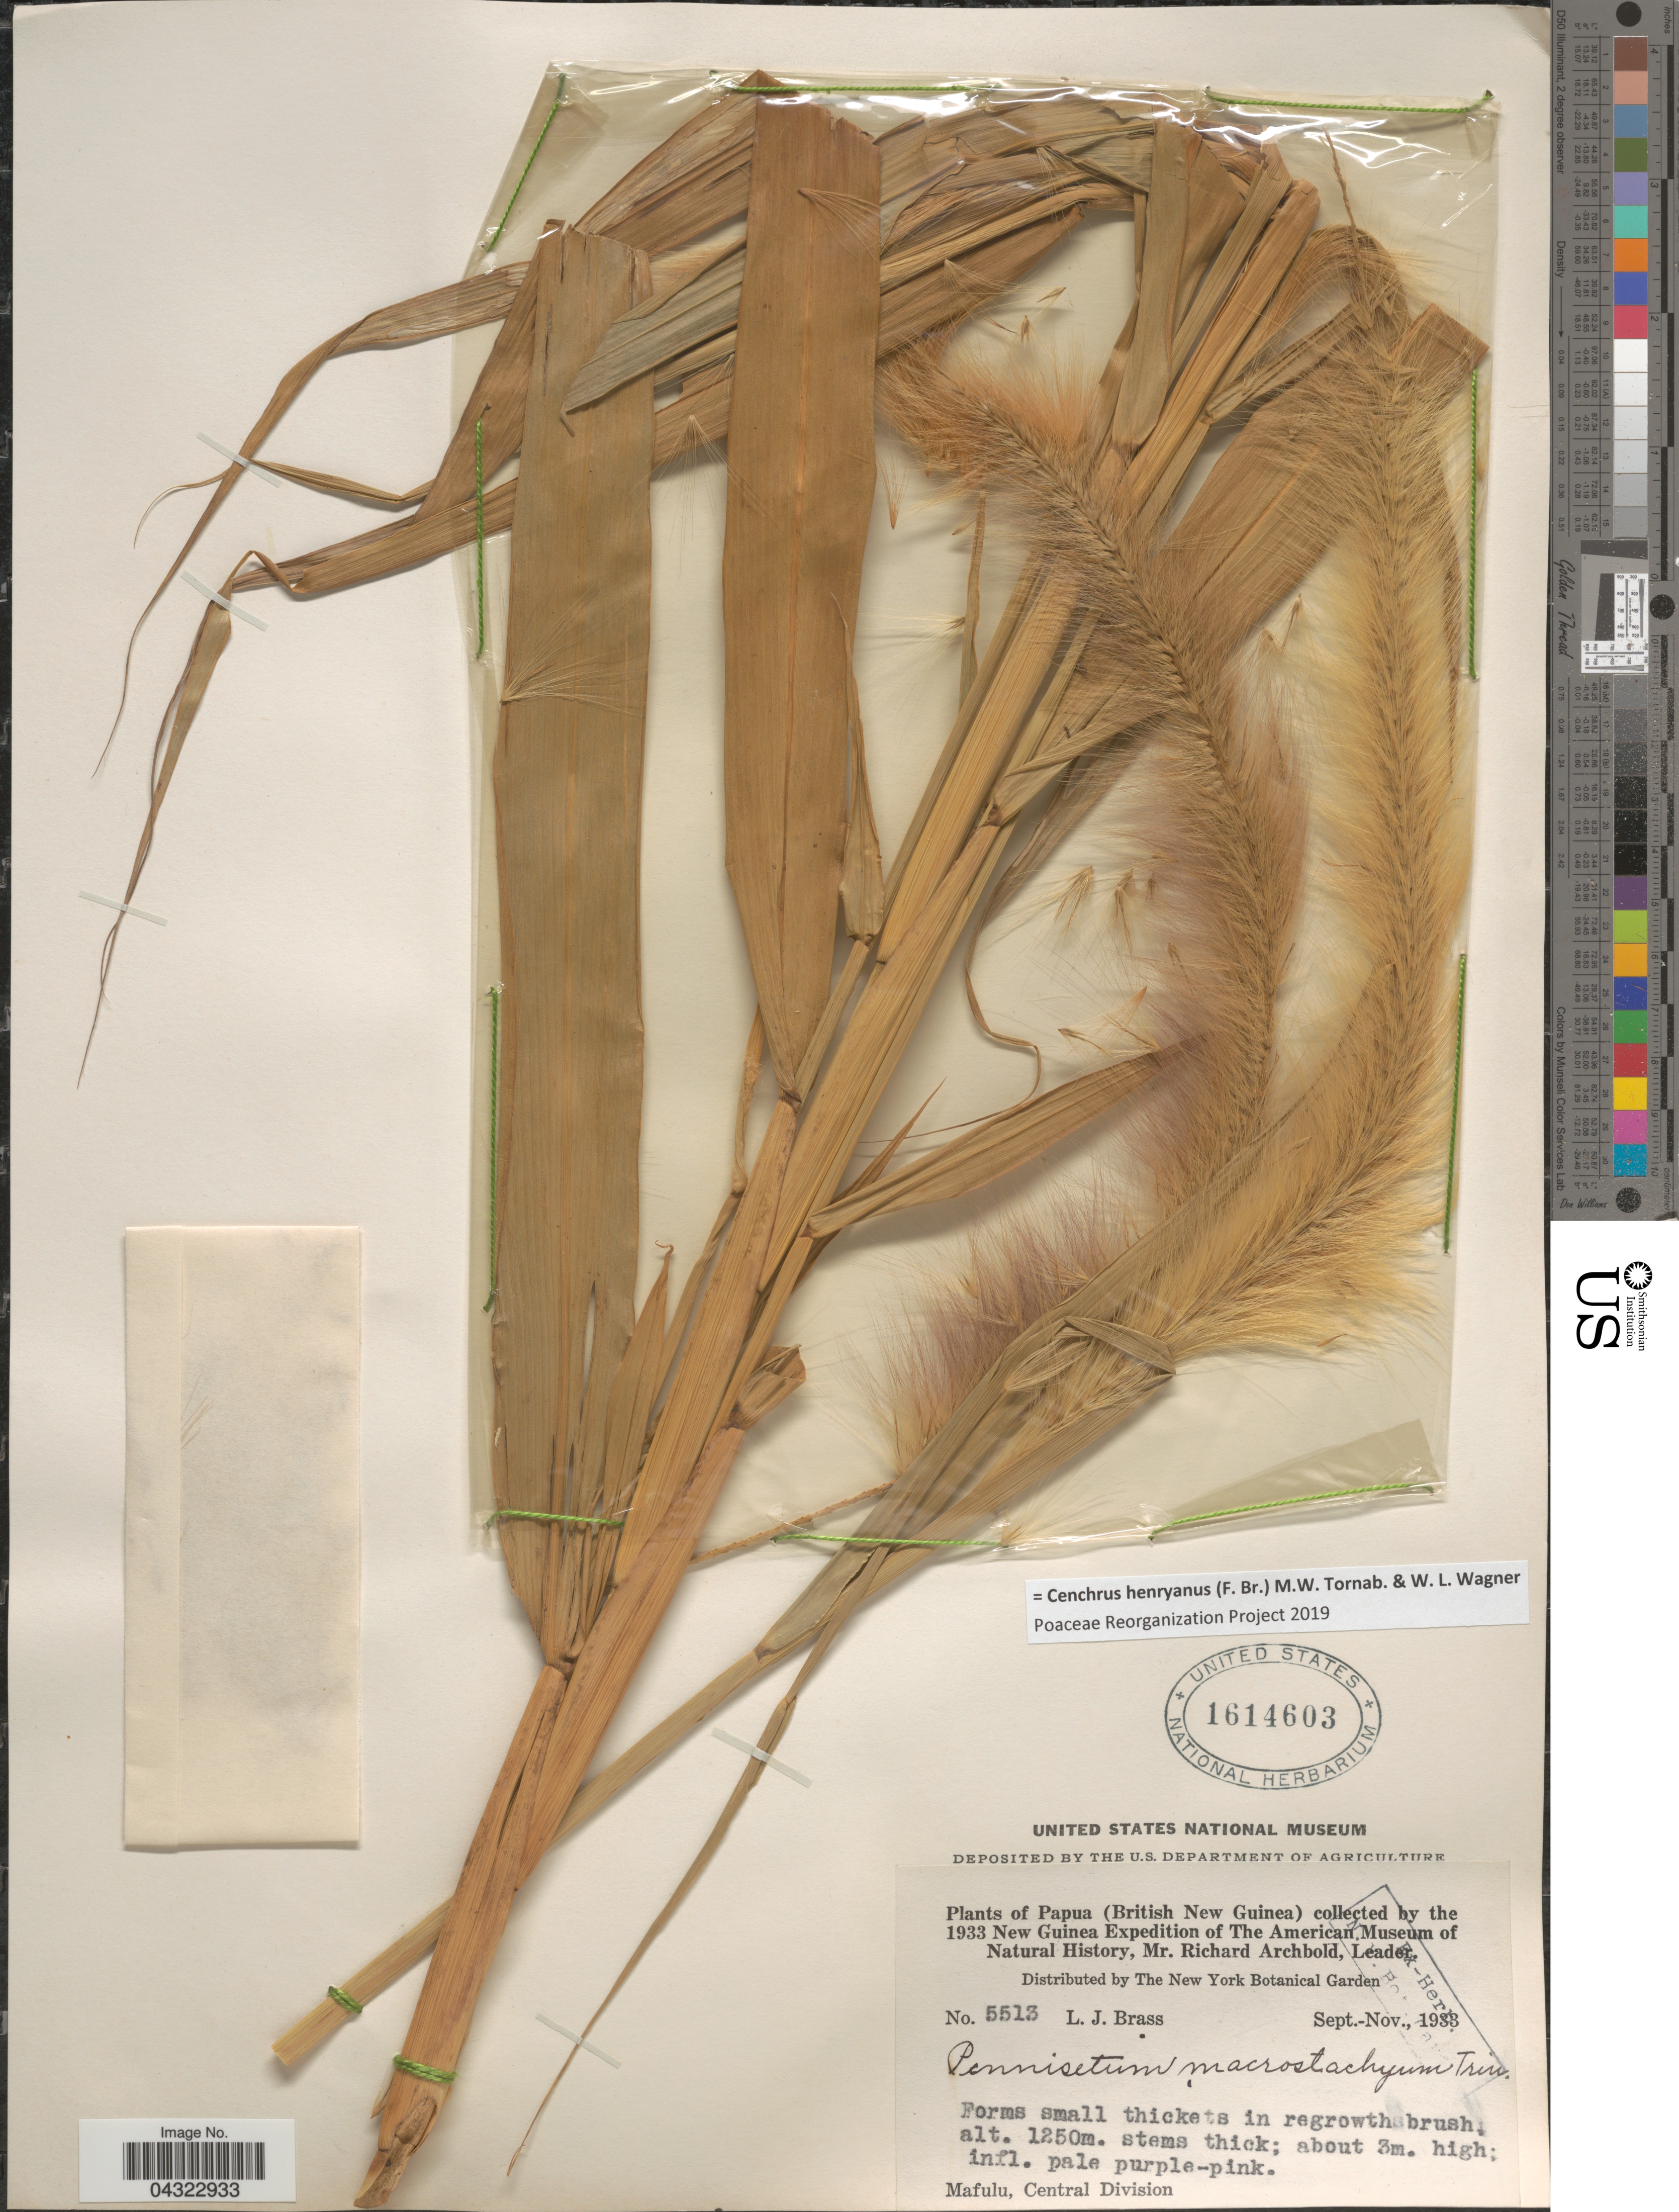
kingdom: Plantae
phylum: Tracheophyta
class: Liliopsida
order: Poales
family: Poaceae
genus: Cenchrus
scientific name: Cenchrus henryanus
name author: (F. Br.) M.W. Tornab. & W.L. Wagner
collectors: L. J. Brass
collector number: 5513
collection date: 1933-09/1933-11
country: Papua New Guinea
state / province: Central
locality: Papua. (British New Guinea). 1933 New Guinea Expedition of The American Museum of Natural History. Mafulu, Central Division.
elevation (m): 1250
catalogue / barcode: US 1614603